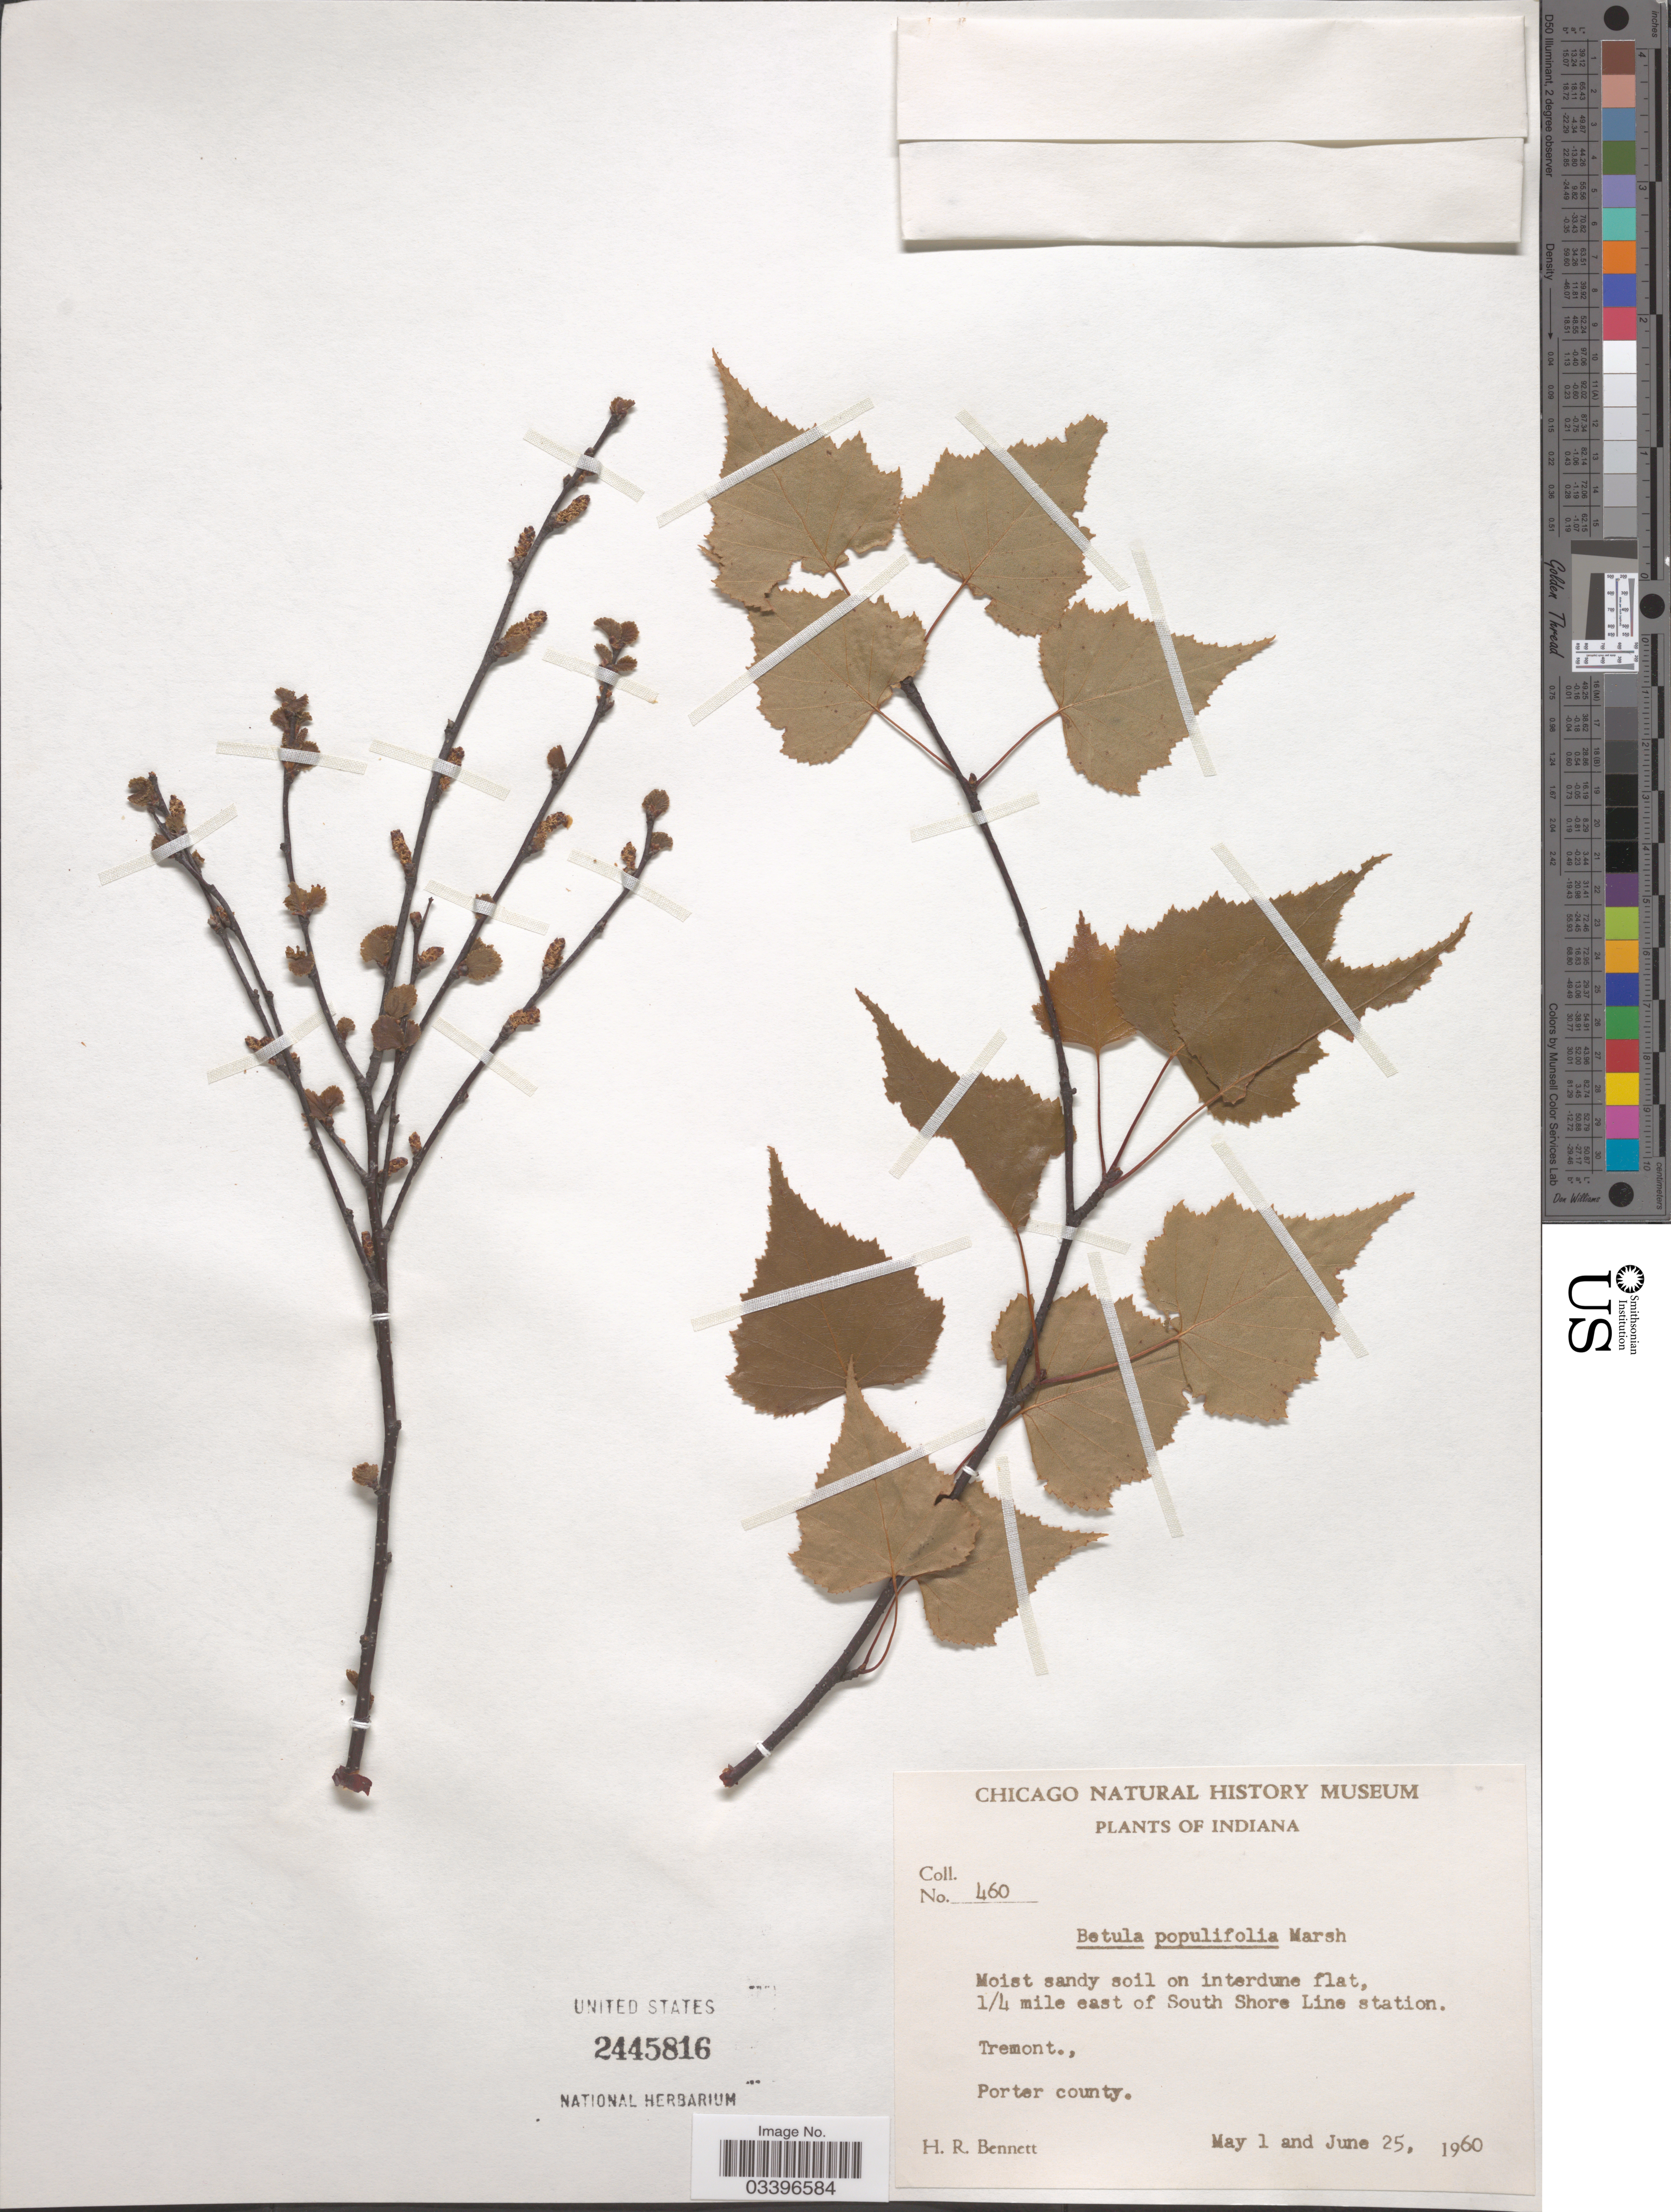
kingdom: Plantae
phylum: Tracheophyta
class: Magnoliopsida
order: Fagales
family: Betulaceae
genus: Betula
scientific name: Betula populifolia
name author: Marshall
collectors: H. R. Bennett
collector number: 460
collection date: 1960-05-01/1960-06-25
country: United States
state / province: Indiana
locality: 1/4 mile east of South Shore Line station. Tremont., Porter county.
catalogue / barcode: US 2445816